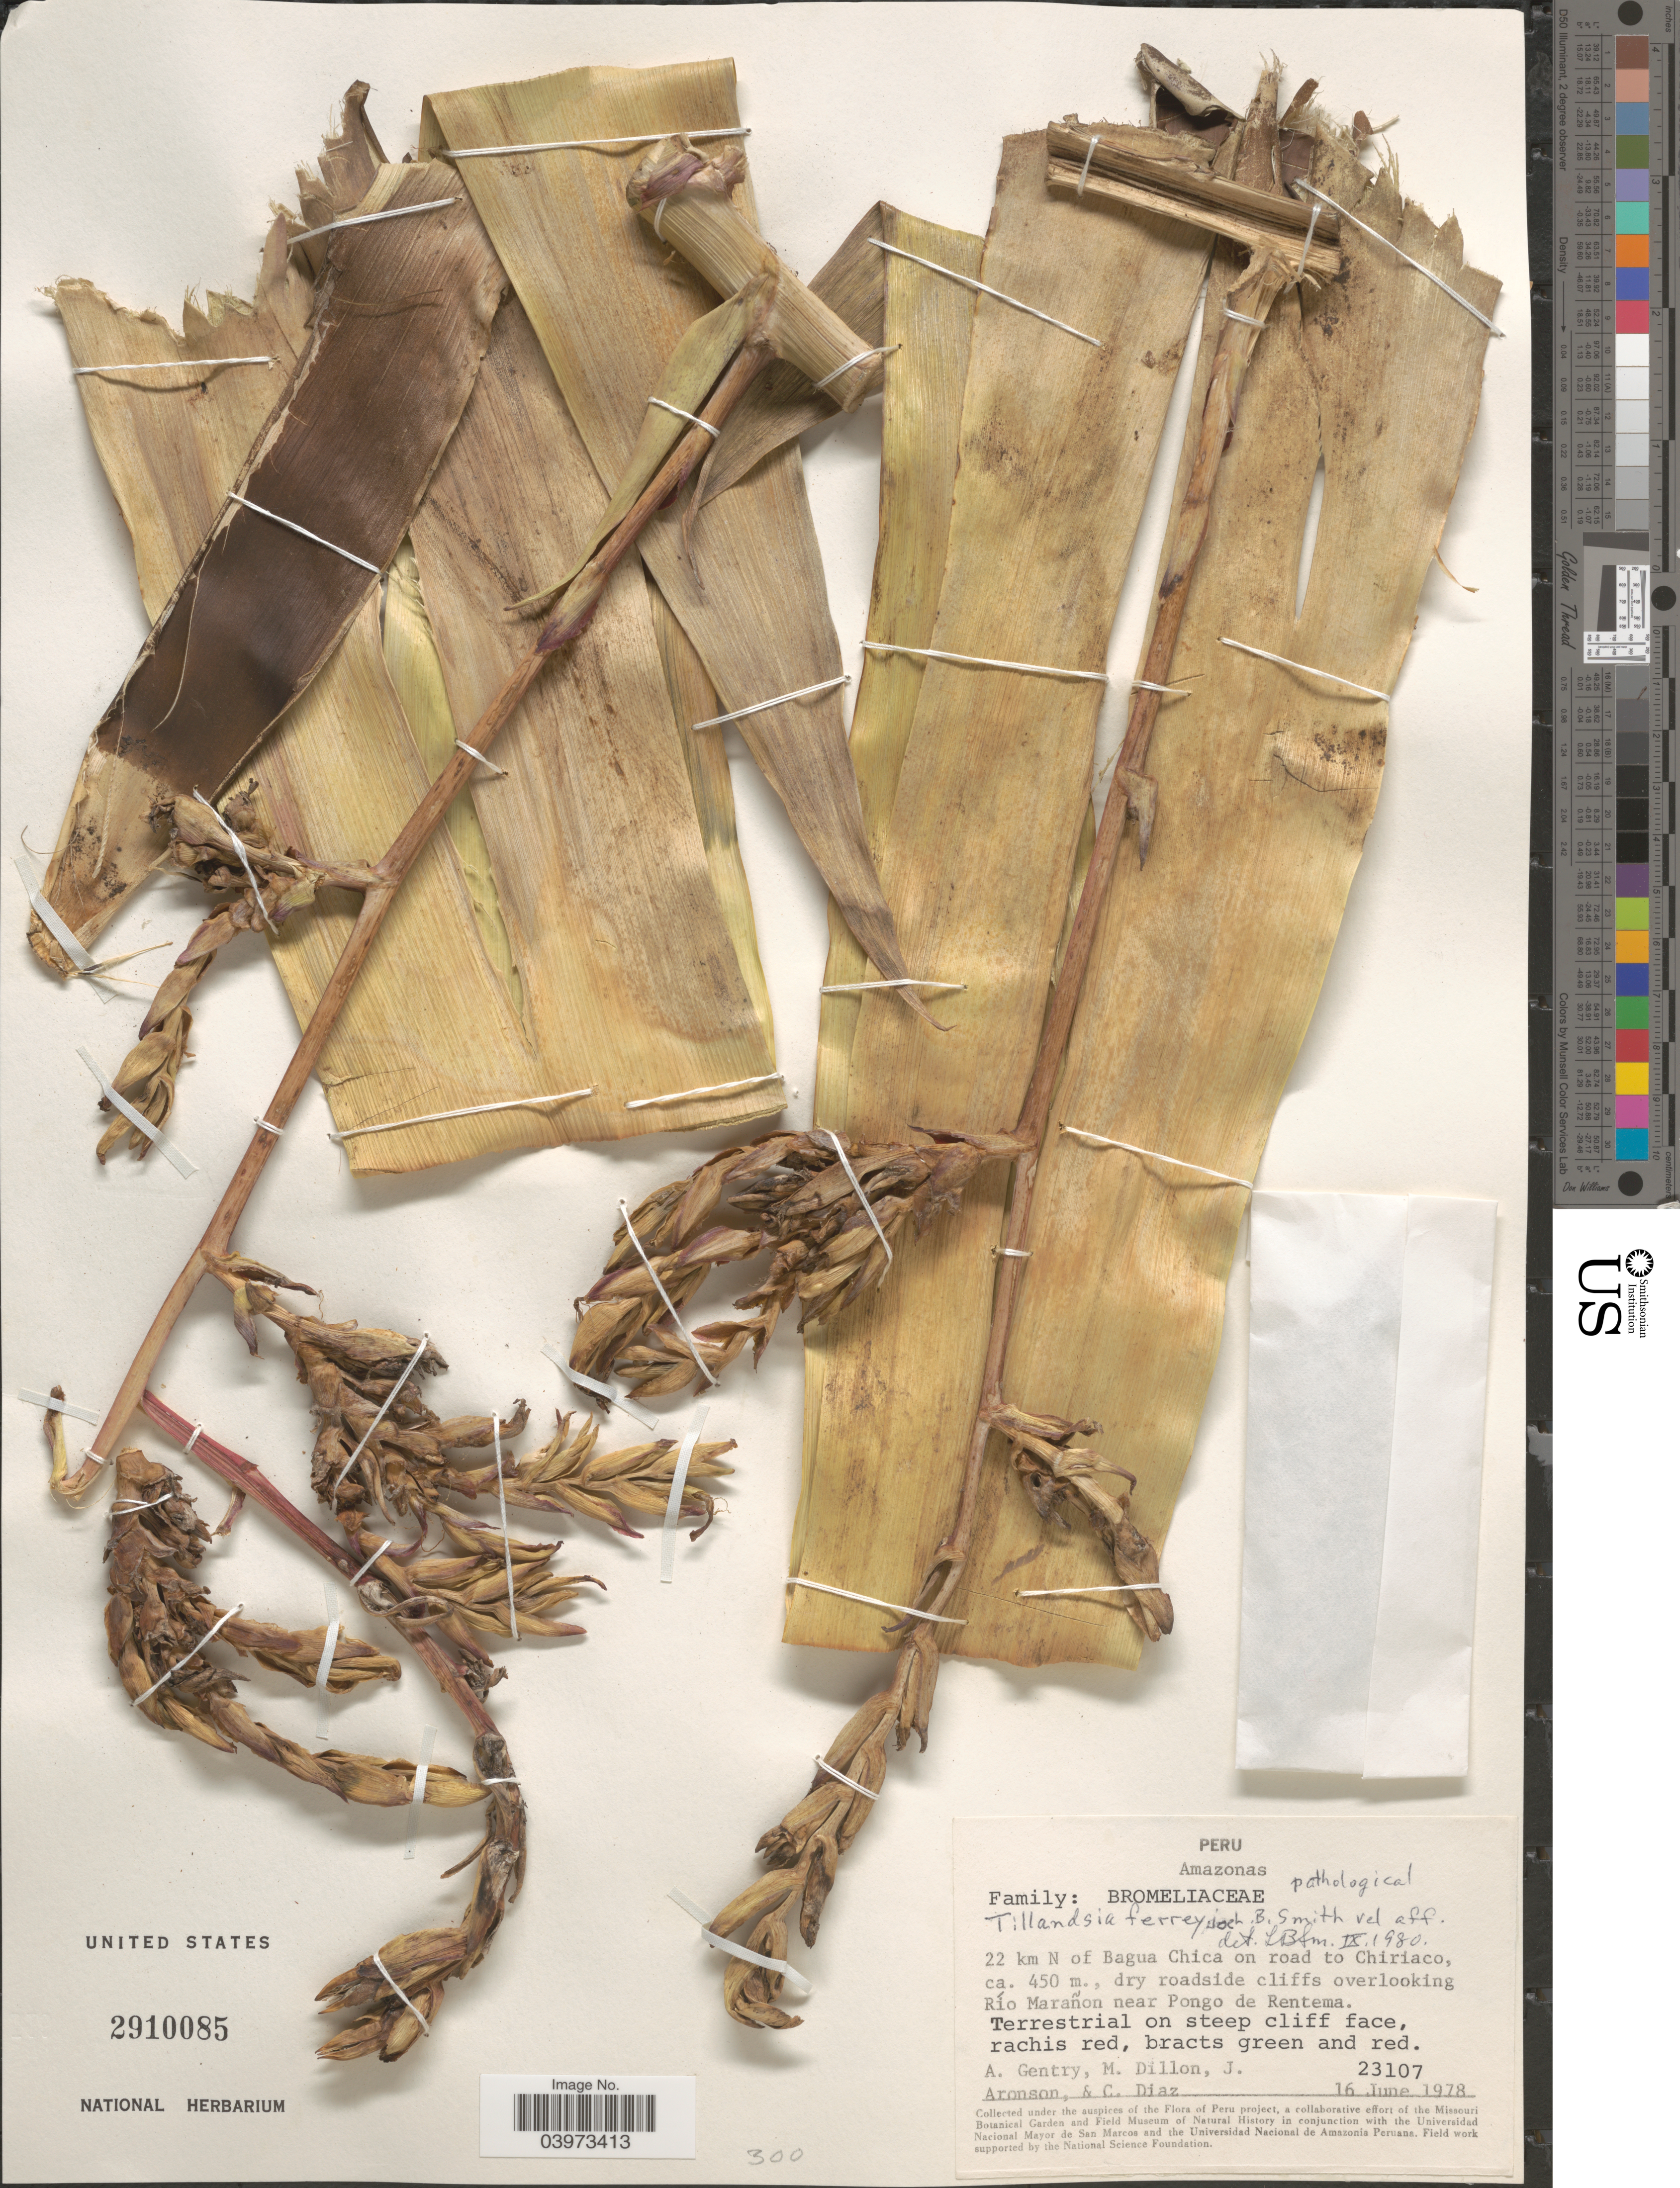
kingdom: Plantae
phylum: Tracheophyta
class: Liliopsida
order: Poales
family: Bromeliaceae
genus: Tillandsia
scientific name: Tillandsia ferreyrae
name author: L.B. Sm.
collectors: A. H. Gentry, M. O. Dillon, J. Aronson & C. Díaz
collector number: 23107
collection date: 1978-06-16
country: Peru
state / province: Amazonas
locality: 22 km N of Bagua Chica on road to Chiriaco, dry roadside cliffs overlooking Río Marañon near Pongo de Rentema.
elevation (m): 450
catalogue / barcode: US 2910085